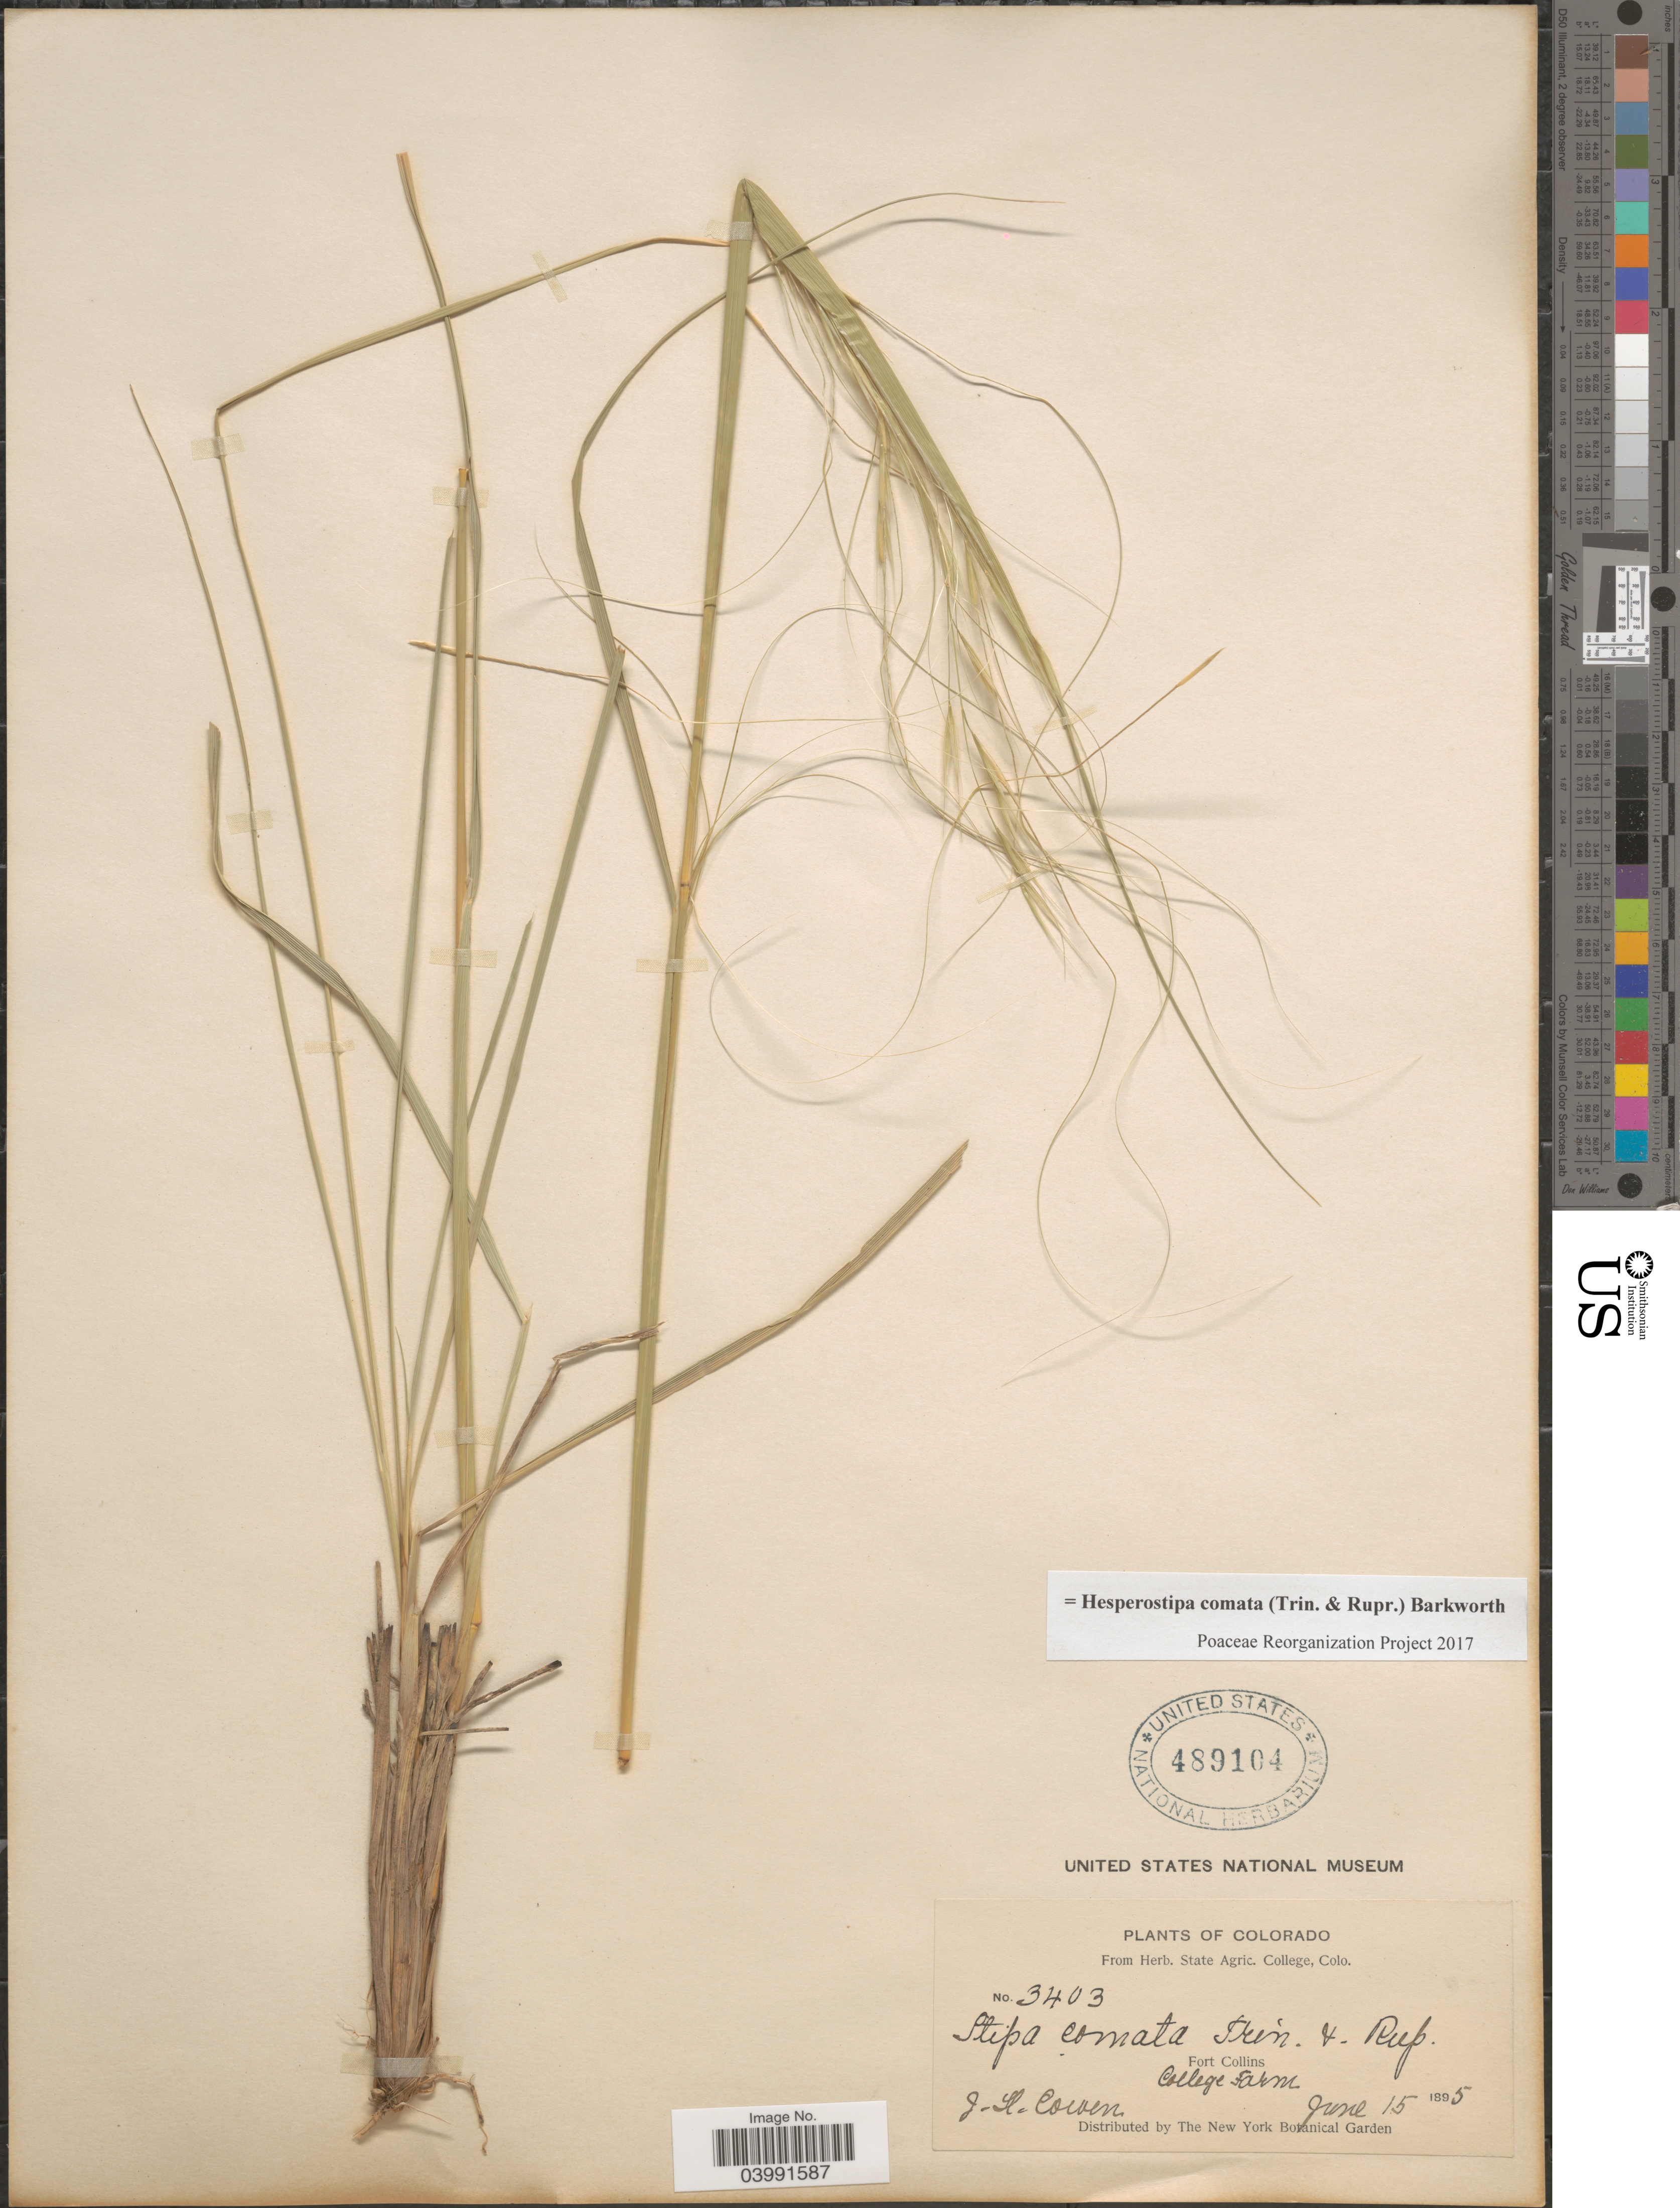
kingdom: Plantae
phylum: Tracheophyta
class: Liliopsida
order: Poales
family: Poaceae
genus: Hesperostipa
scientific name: Hesperostipa comata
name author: (Trin. & Rupr.) Barkworth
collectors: J. H. Cowen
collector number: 3403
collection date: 1895-06-15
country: United States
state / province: Colorado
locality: Fort Collins. College Farm.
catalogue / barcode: US 489104